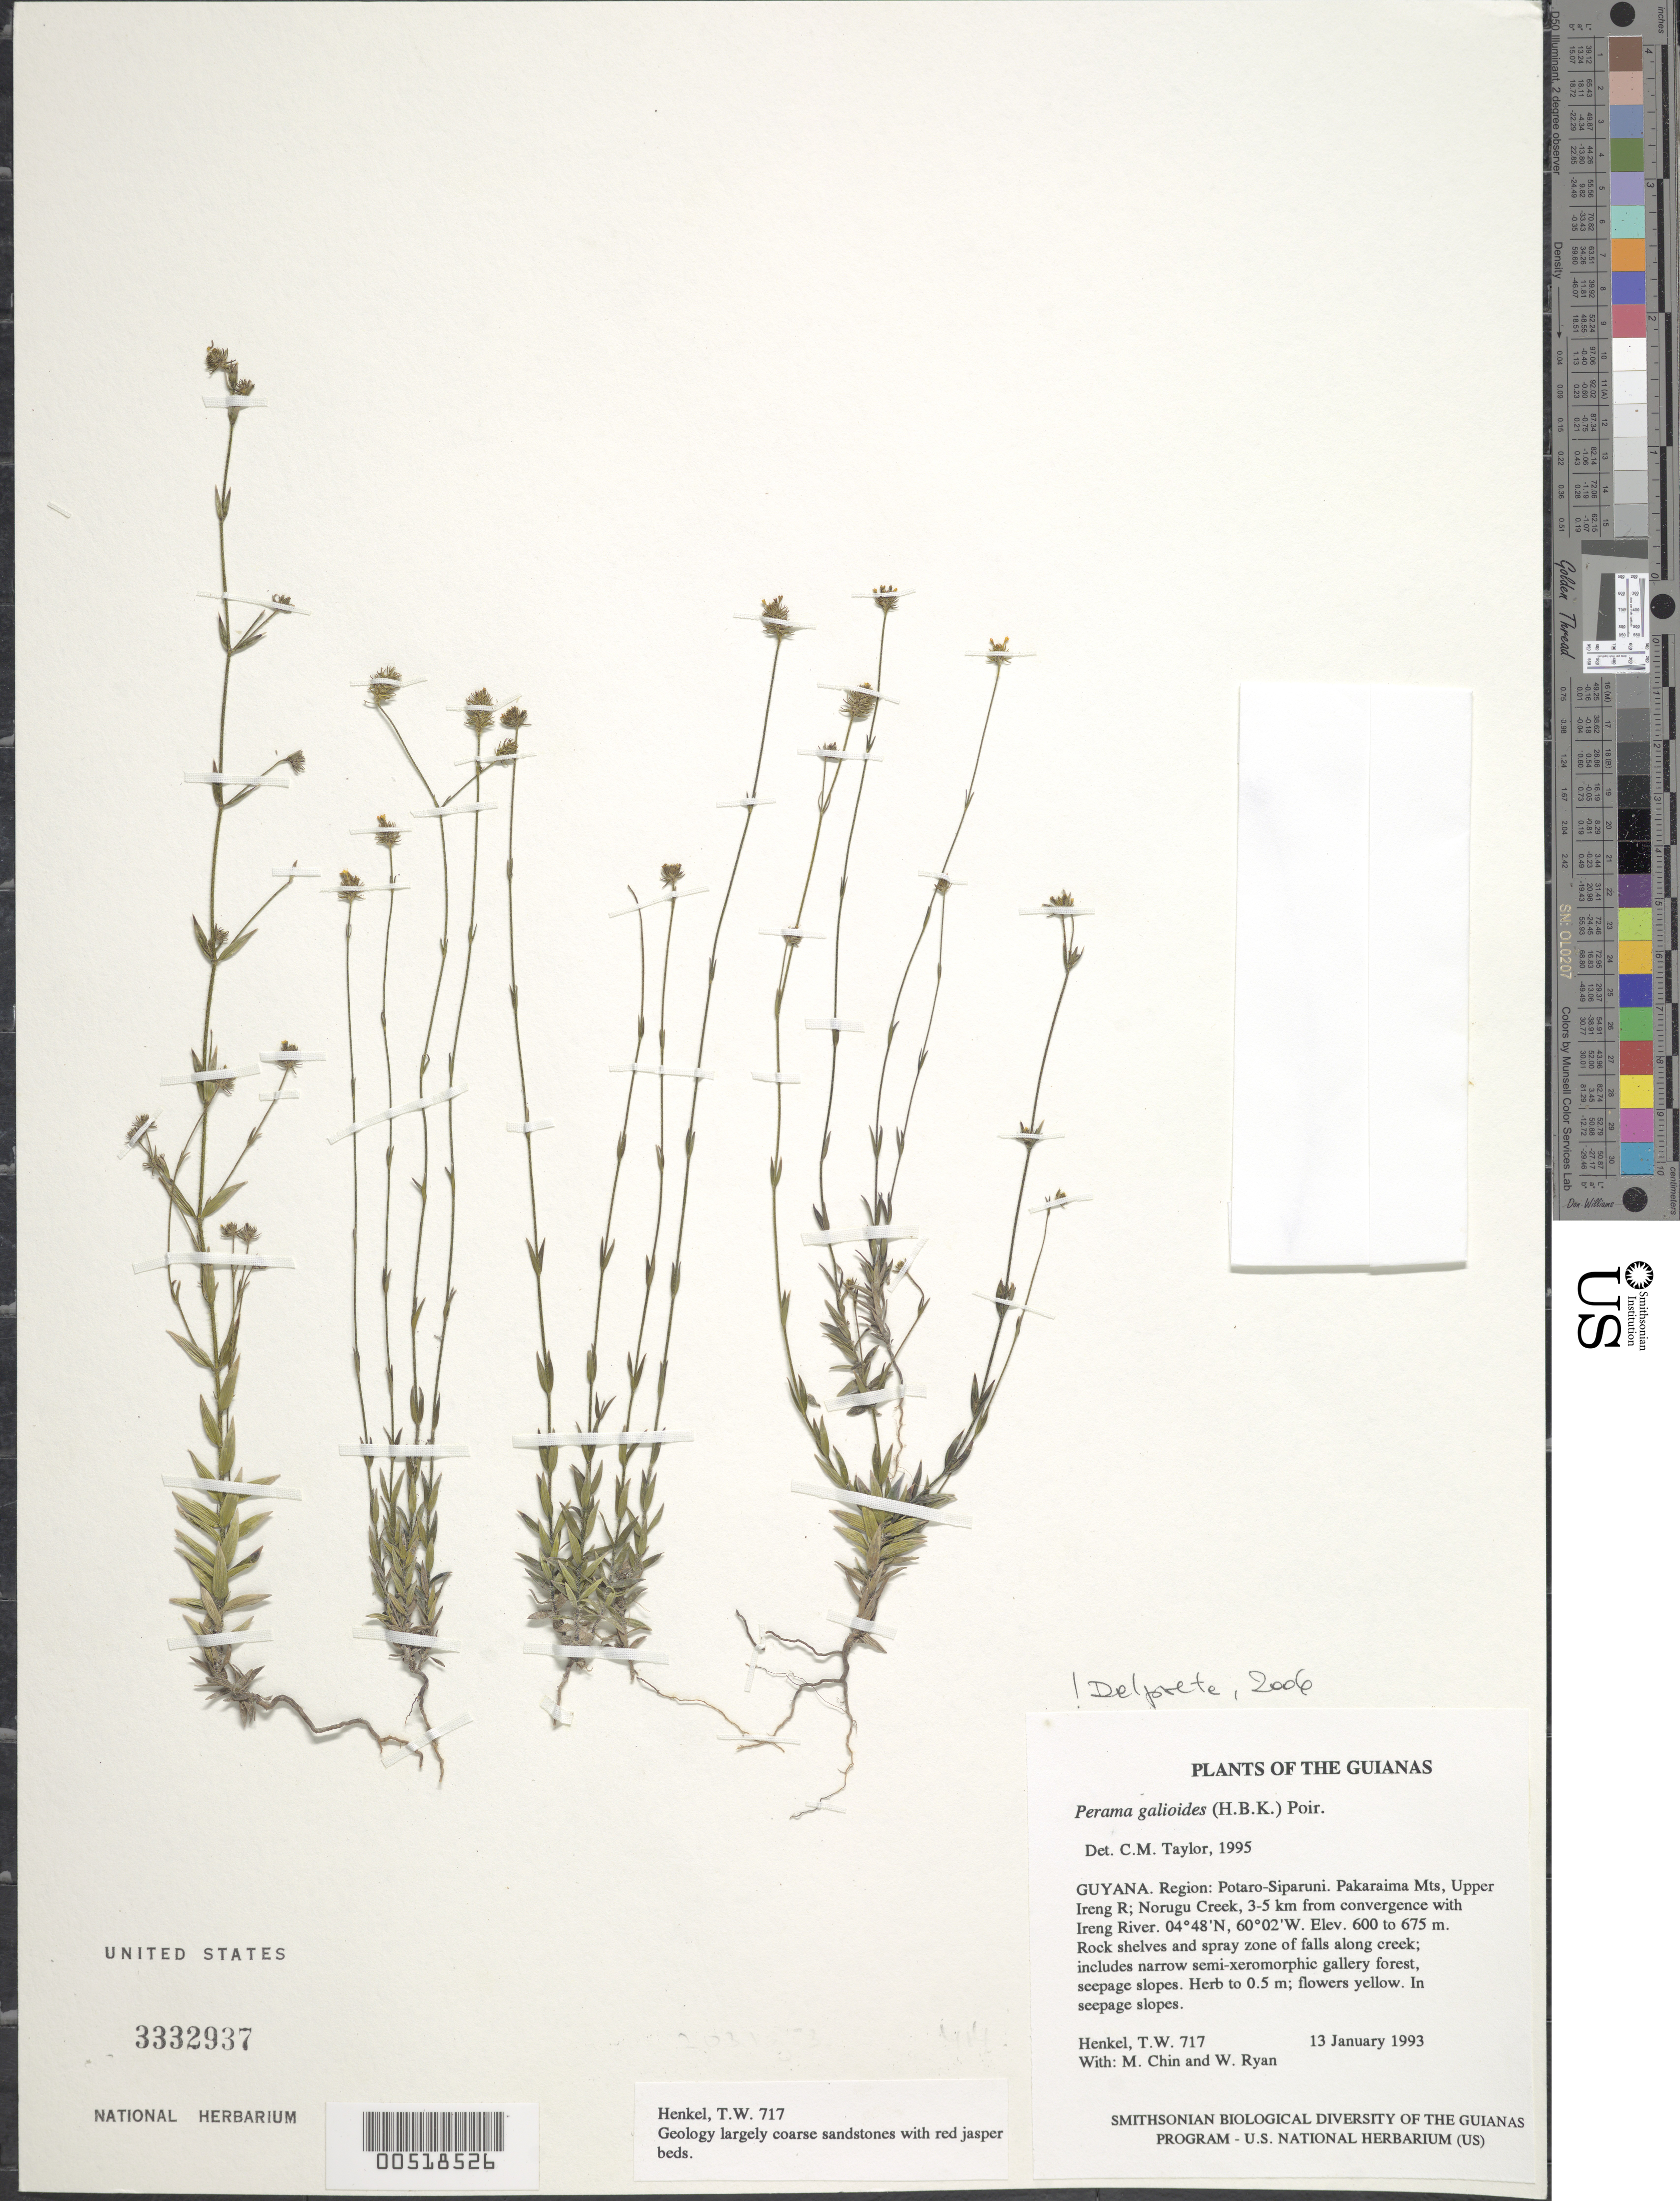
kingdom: Plantae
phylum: Tracheophyta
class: Magnoliopsida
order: Gentianales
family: Rubiaceae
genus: Perama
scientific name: Perama galioides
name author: (Kunth) Poir.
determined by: Delprete, P. G., Herb. de Guyane Cay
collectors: T. Henkel, M. Chin & W. Ryan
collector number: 717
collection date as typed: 13 January 1993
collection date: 1993-01-13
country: Guyana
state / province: Potaro-Siparuni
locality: Pakaraima Mts, Upper Ireng R; Norugu Creek, 3-5 km from convergence with Ireng River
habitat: Rock shelves and spray zone of falls along creek; includes narrow semi-xeromorphic gallery forest, seepage slopes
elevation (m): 600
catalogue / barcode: US 3332937